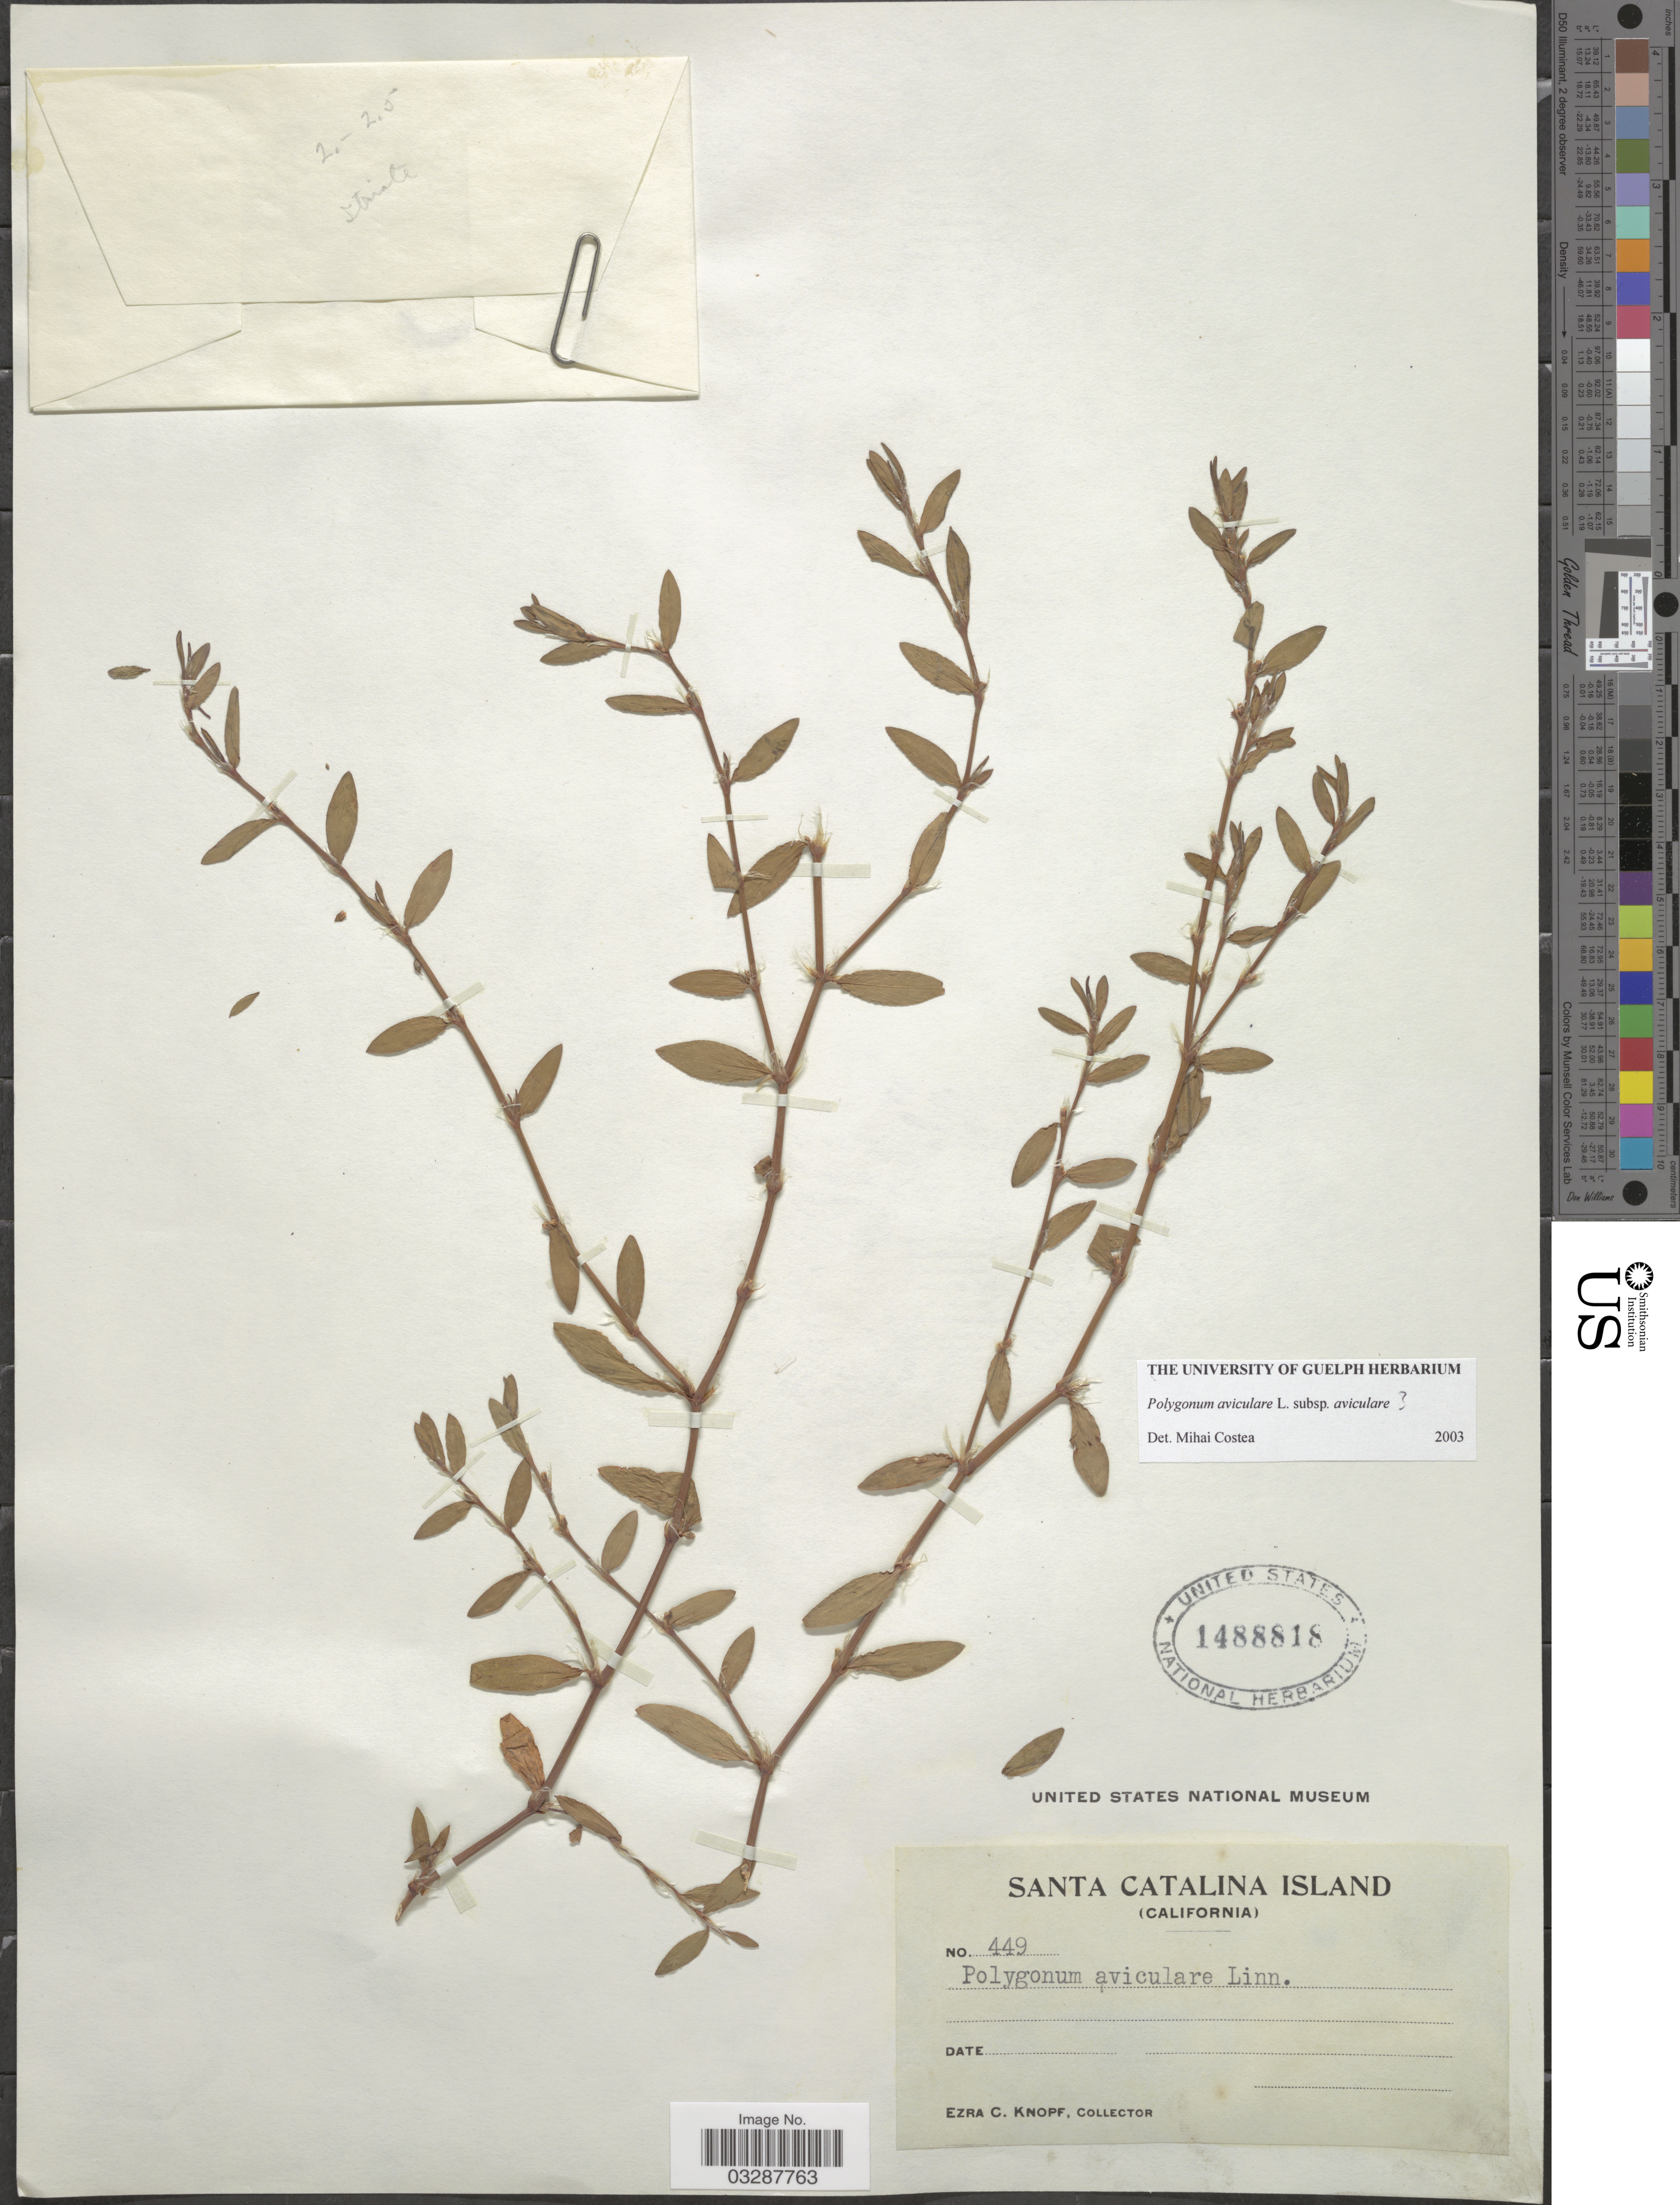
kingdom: Plantae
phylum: Tracheophyta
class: Magnoliopsida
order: Caryophyllales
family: Polygonaceae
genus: Polygonum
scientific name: Polygonum aviculare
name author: L.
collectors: E. Knopf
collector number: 449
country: United States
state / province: California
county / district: Los Angeles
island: Santa Catalina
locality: Santa Catalina Island.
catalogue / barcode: US 1488818